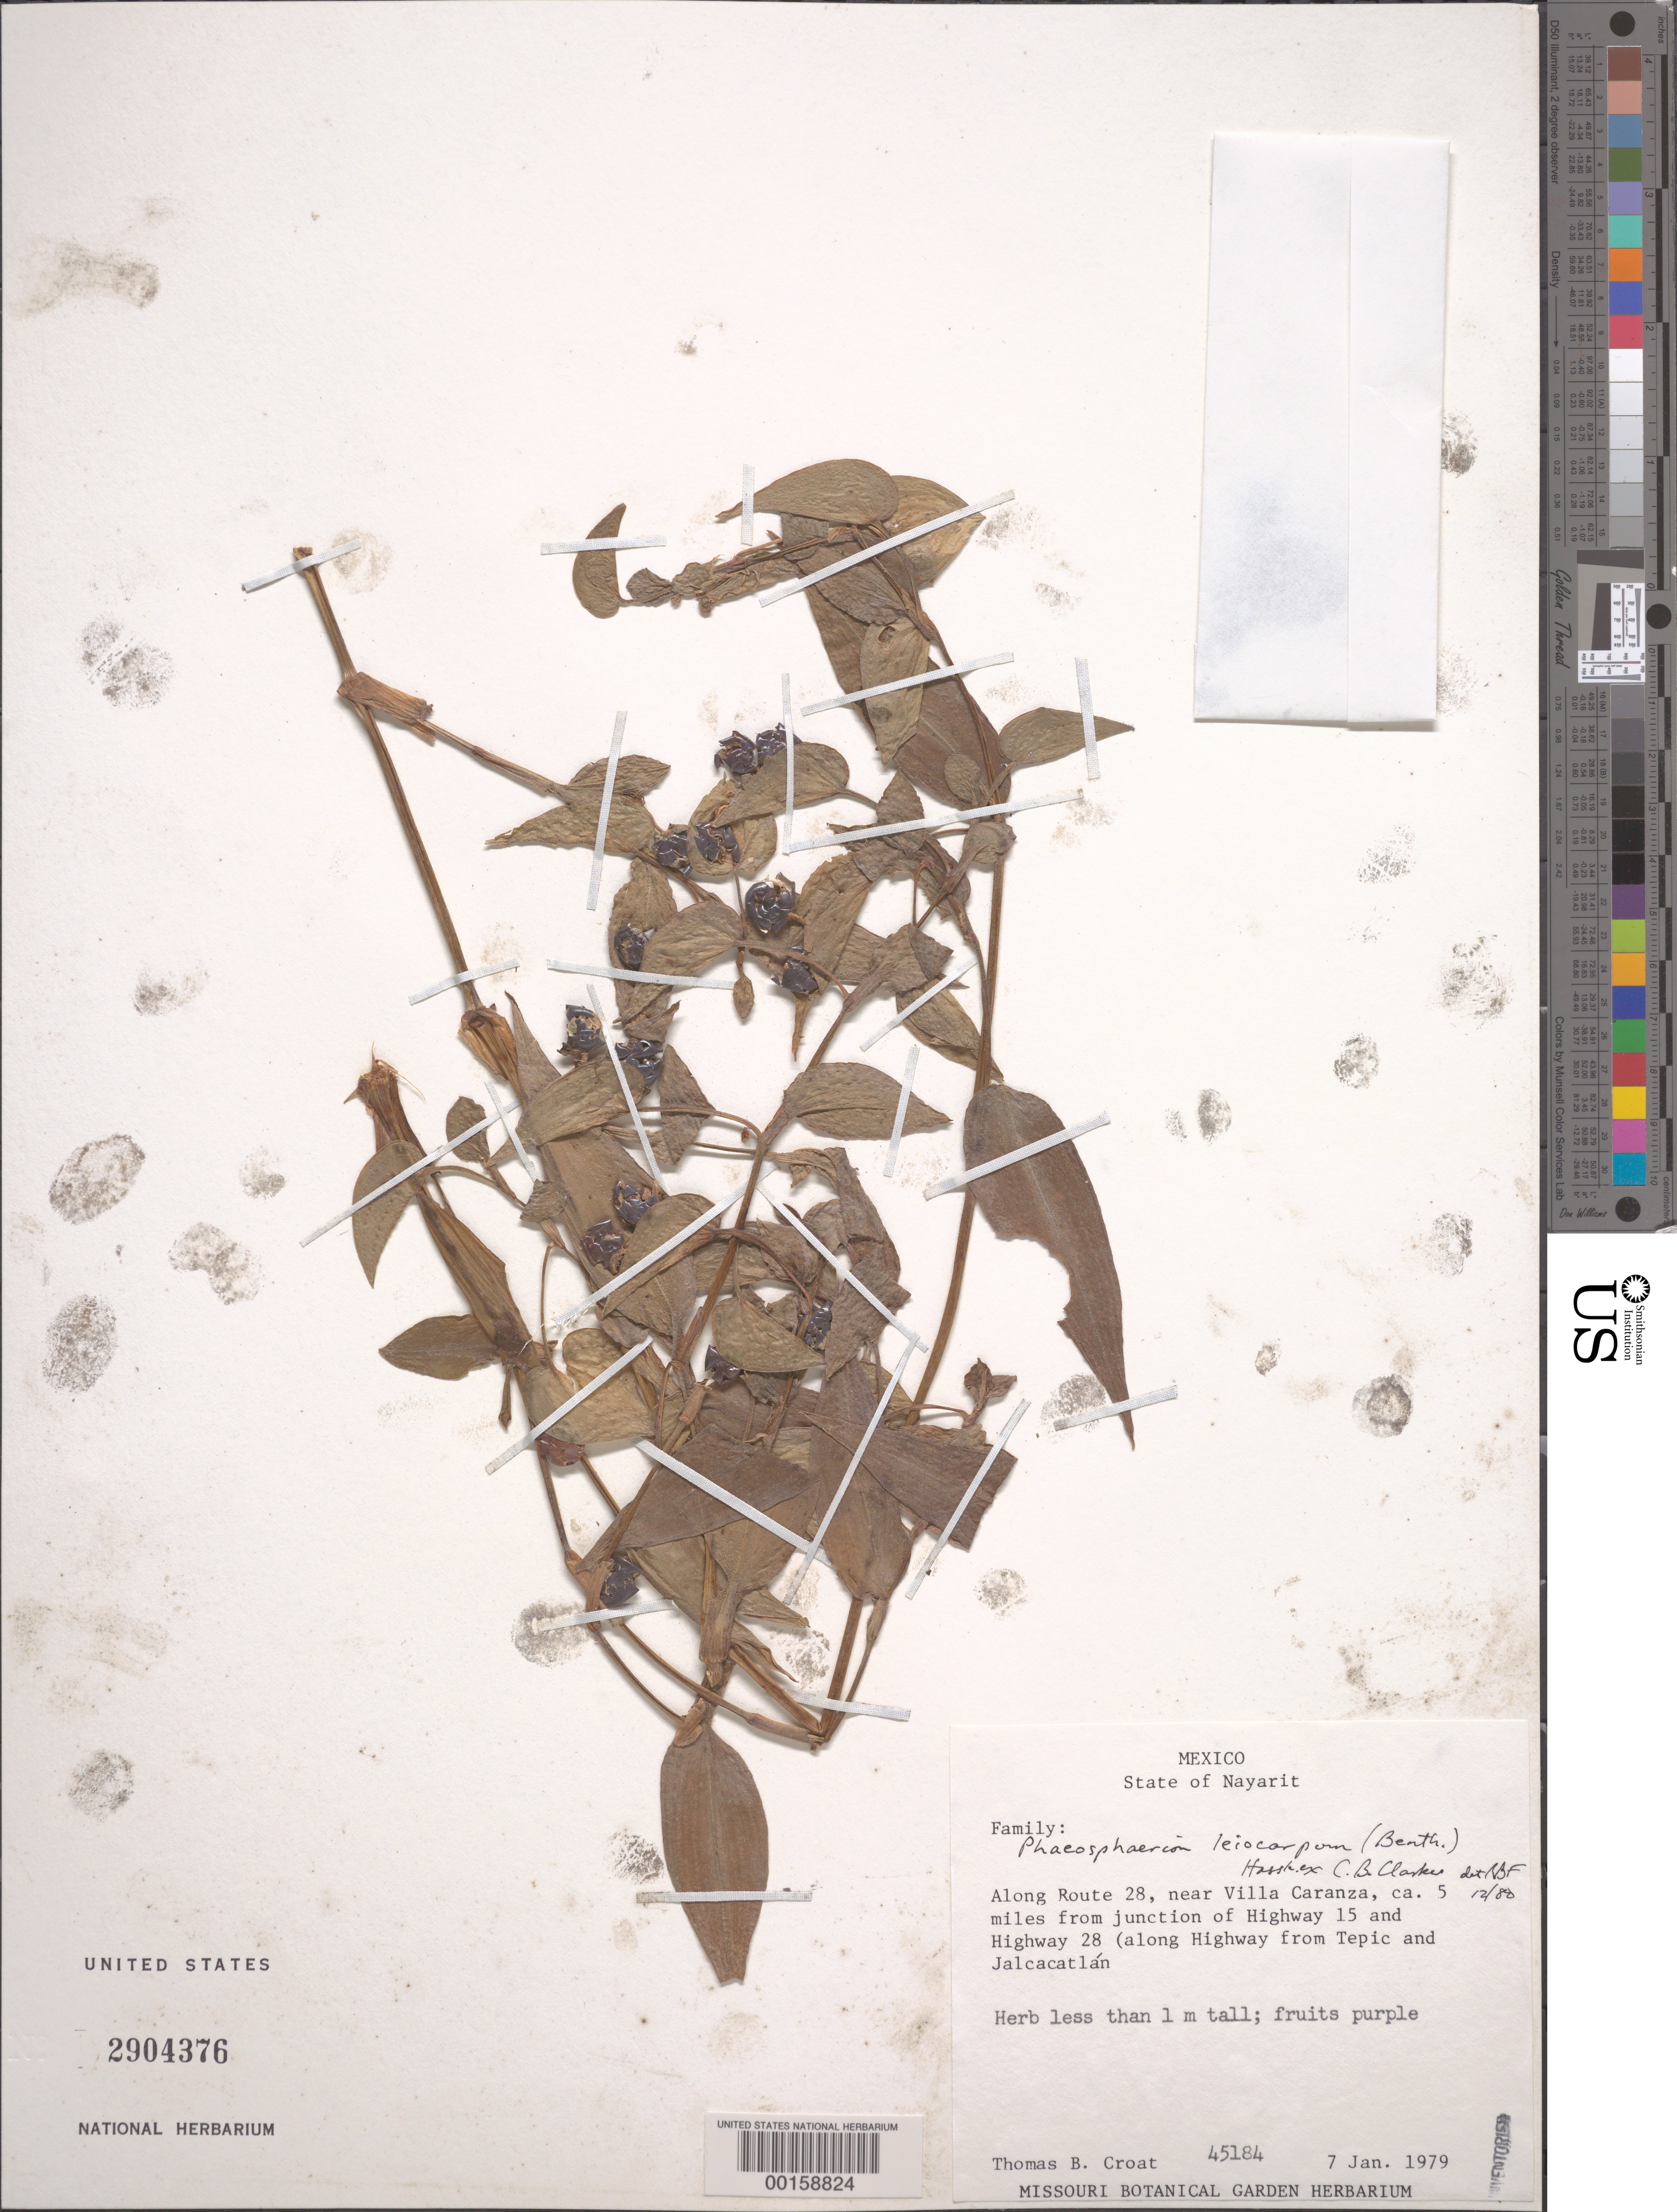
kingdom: Plantae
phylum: Tracheophyta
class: Liliopsida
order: Commelinales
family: Commelinaceae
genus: Commelina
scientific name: Commelina leiocarpa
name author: Benth.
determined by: Faden, Robert B., (US), Smithsonian Institution - National Museum of Natural History (UNITED STATES)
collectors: T. B. Croat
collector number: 45184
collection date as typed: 07 Jan 1979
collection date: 1979-01-07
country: Mexico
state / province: Nayarit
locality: Rt. 28, near villa caranza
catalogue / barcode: US 2904376